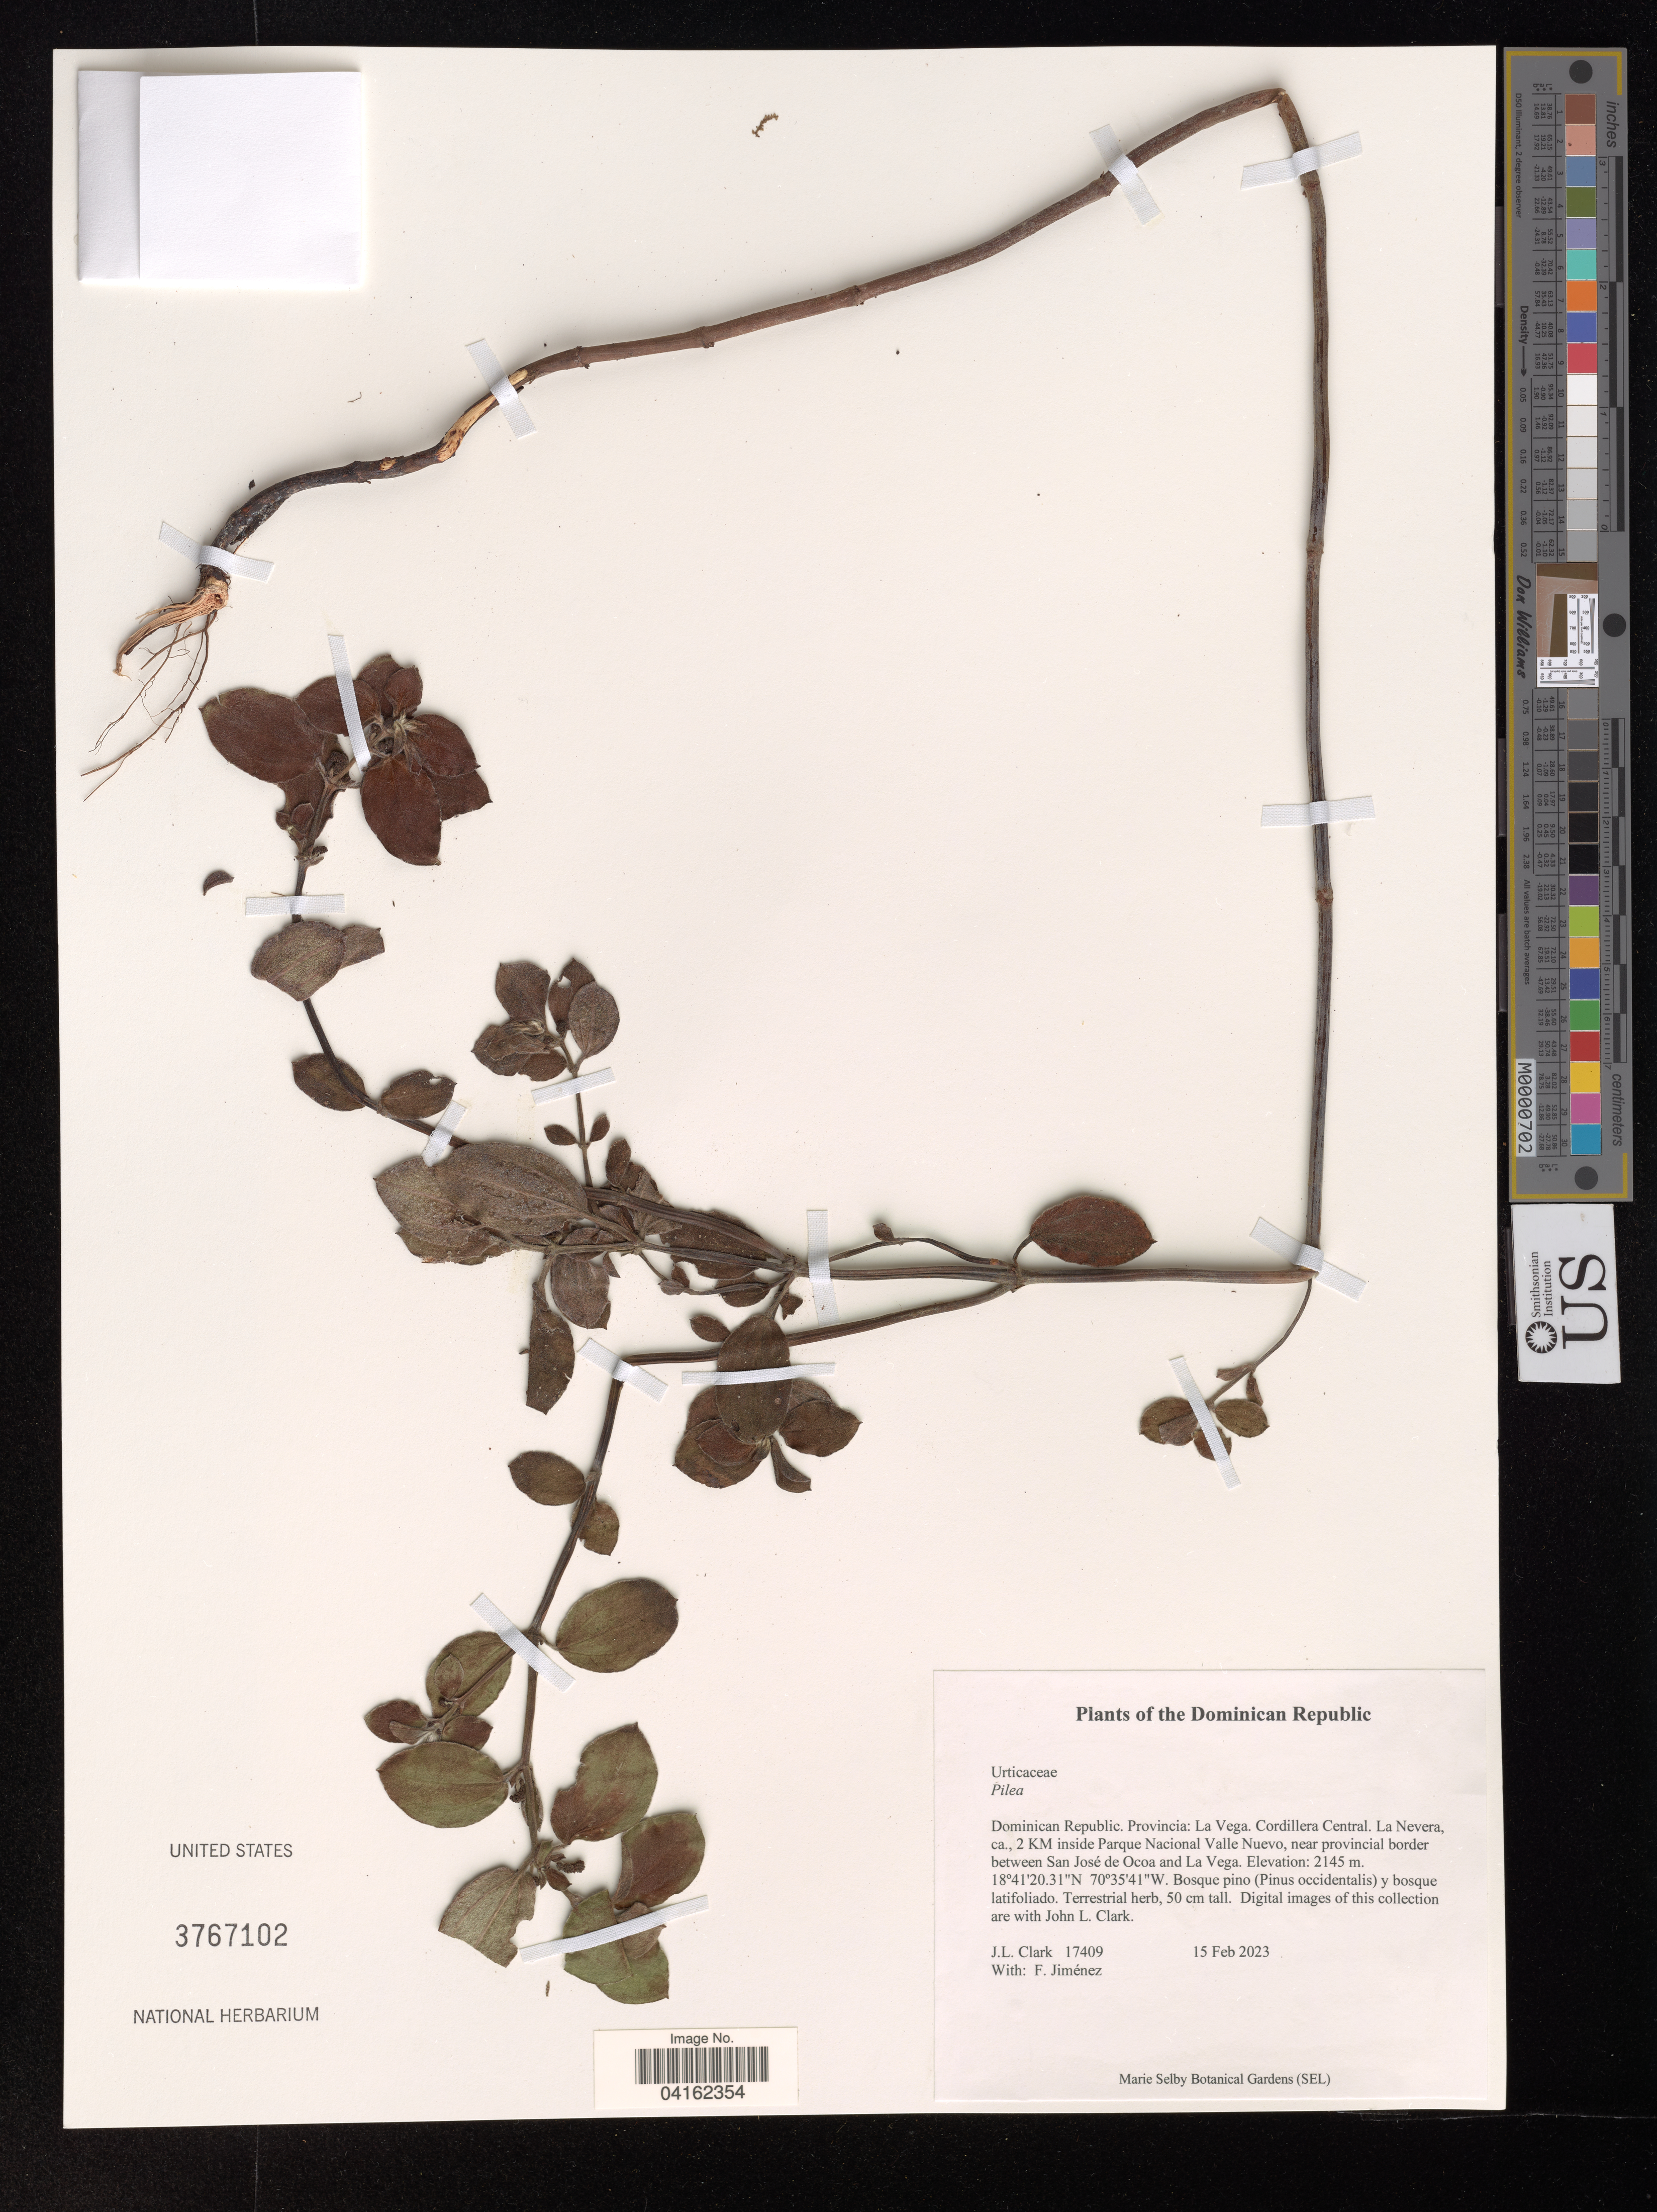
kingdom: Plantae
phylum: Tracheophyta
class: Magnoliopsida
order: Rosales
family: Urticaceae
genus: Pilea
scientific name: Pilea sp.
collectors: J. L. Clark & F. Jiménez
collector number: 17409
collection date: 2023-02-15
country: Dominican Republic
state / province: La Vega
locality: Cordillera Central. La Nevera, ca., 2 KM inside Parque Nacional Valle Nuevo, near provincial border between San José de Ocoa and La Vega.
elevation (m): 2145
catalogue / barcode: US 3767102